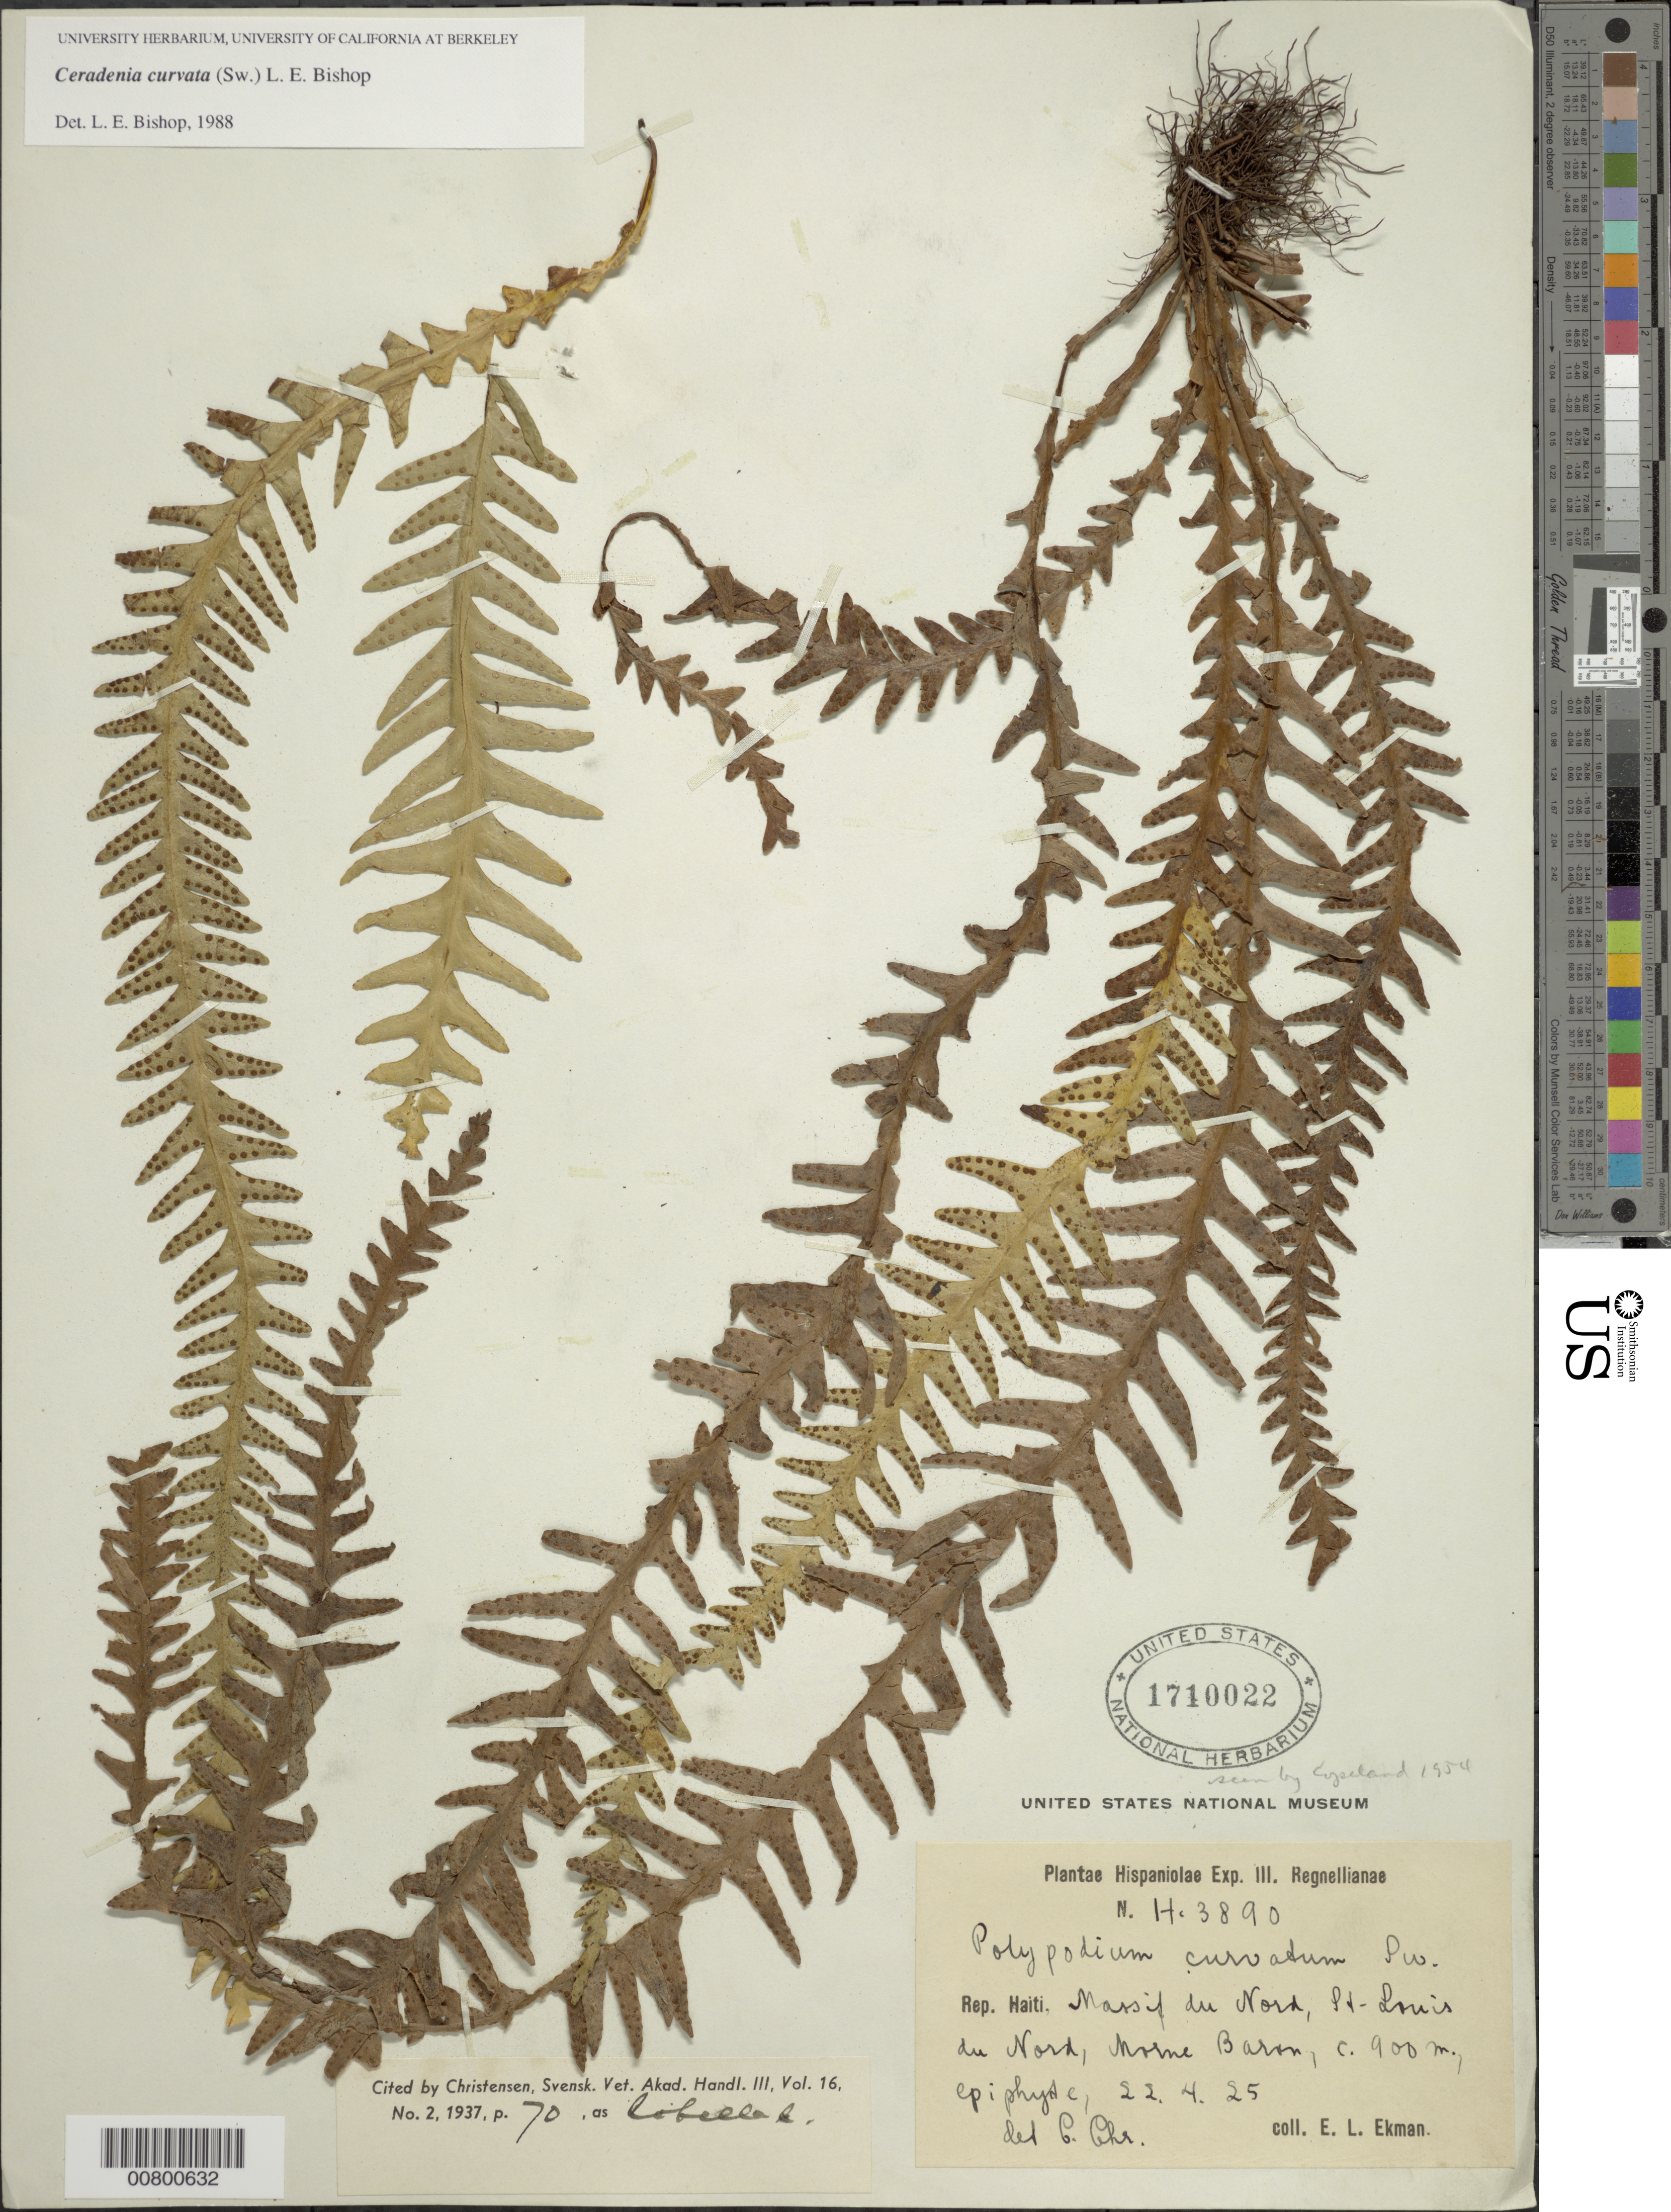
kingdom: Plantae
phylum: Tracheophyta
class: Polypodiopsida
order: Polypodiales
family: Polypodiaceae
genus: Ceradenia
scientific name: Ceradenia curvata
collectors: E. L. Ekman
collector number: H 3890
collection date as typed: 22 Apr 1925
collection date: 1925-04-22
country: Haiti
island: Hispaniola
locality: Massif du Nord, St Louis du Nord, Morne Baron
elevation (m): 900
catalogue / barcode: US 1710022